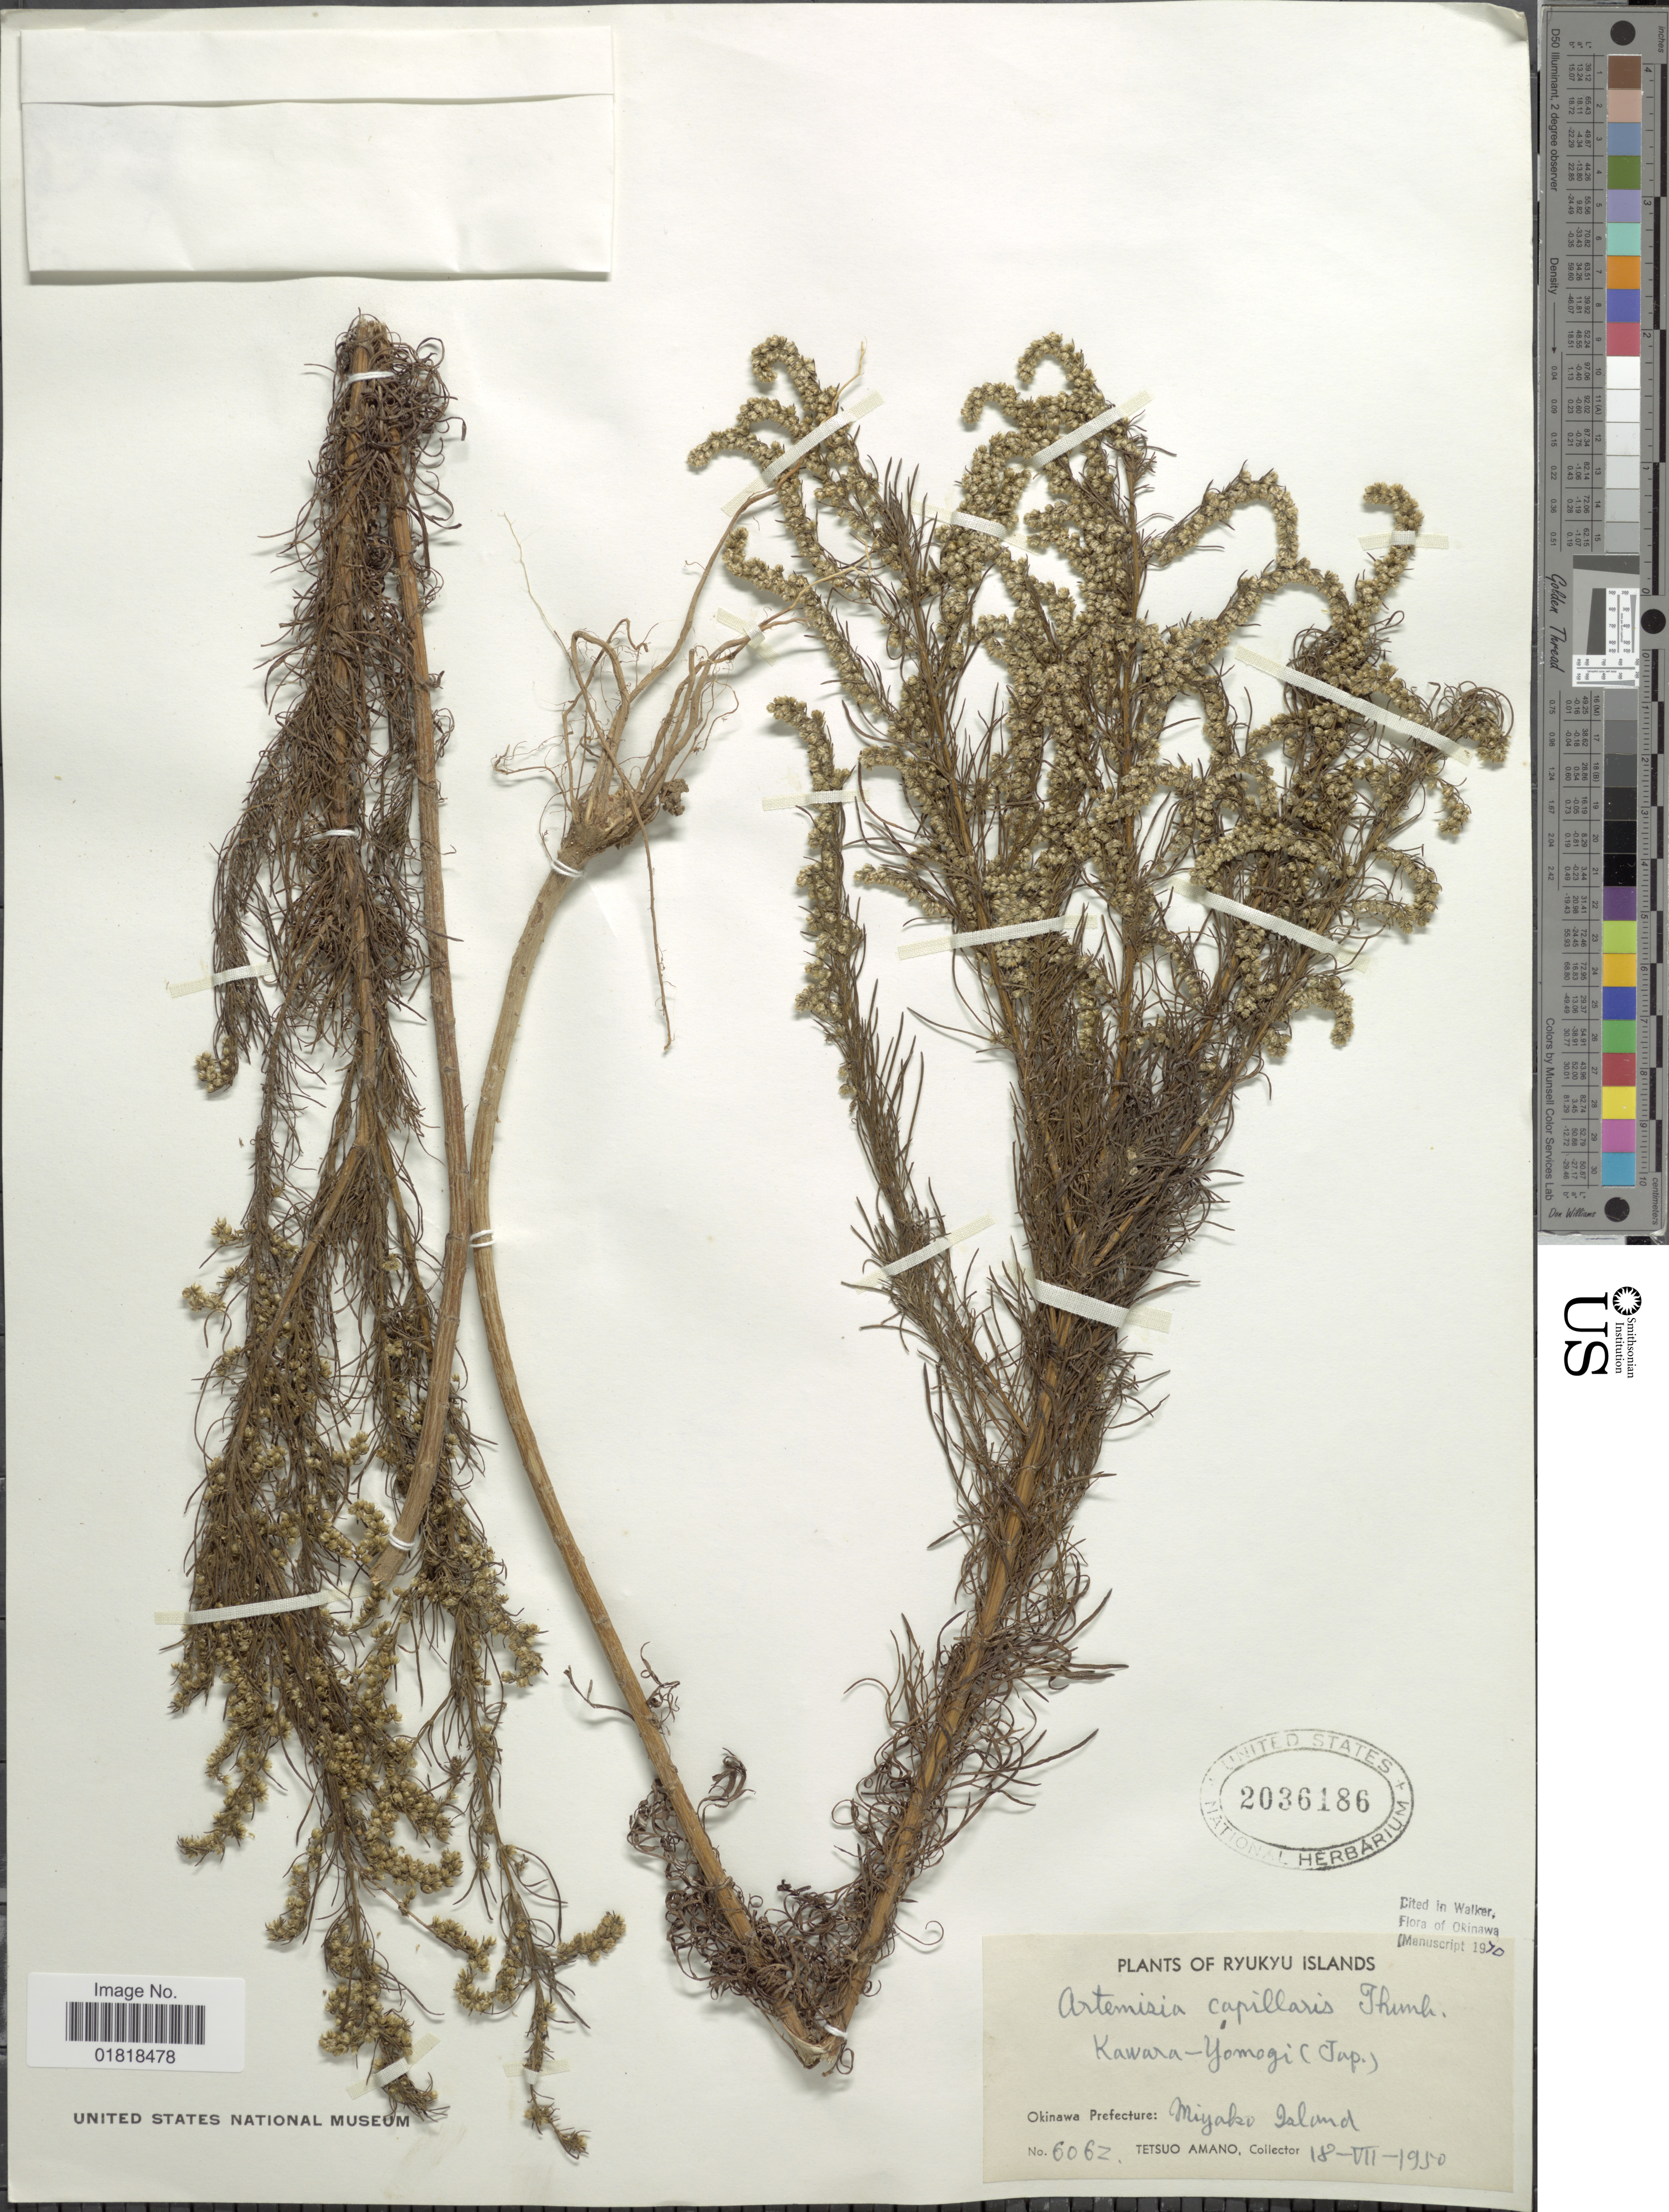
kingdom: Plantae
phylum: Tracheophyta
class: Magnoliopsida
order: Asterales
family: Asteraceae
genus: Artemisia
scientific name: Artemisia capillaris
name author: Thunb.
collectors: T. Amano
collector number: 6062*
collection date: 1950-07-18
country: Japan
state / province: Okinawa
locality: Okinawa Prefecture: Miyako Island, Kwara of Ryukyu Island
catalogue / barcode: US 2036186